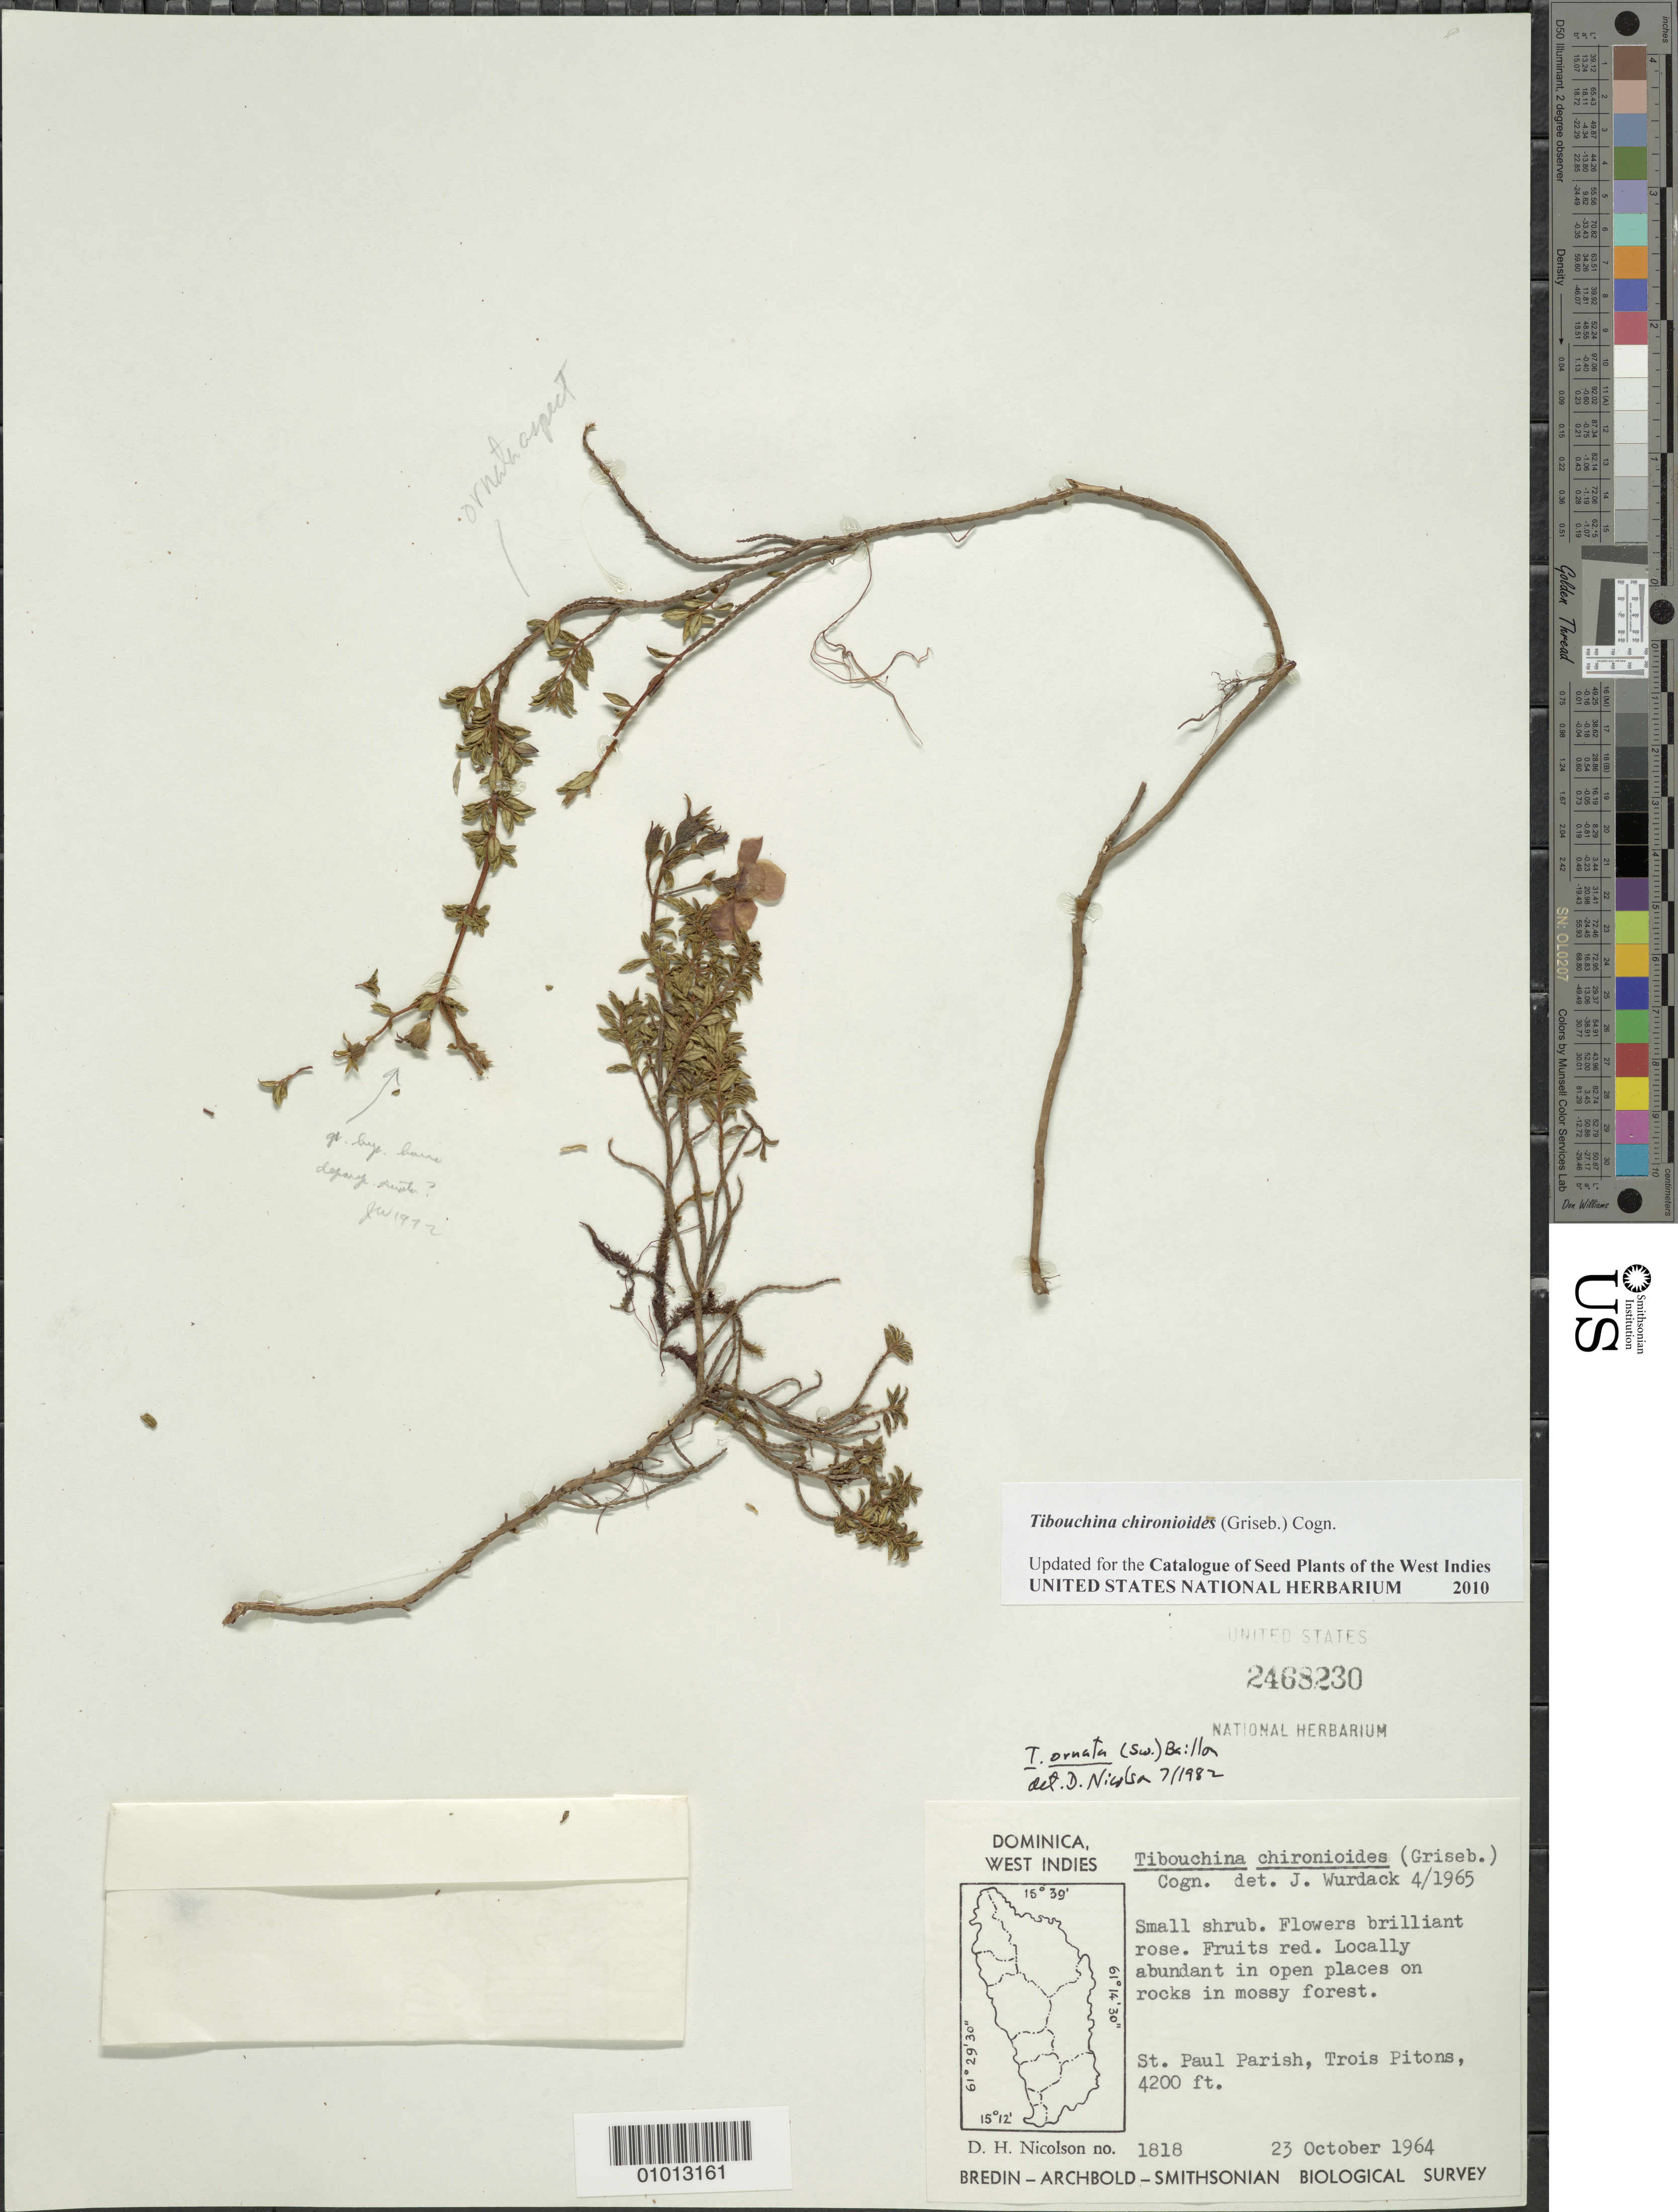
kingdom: Plantae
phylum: Tracheophyta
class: Magnoliopsida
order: Myrtales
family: Melastomataceae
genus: Chaetogastra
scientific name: Chaetogastra chironioides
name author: Griseb.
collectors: D. H. Nicolson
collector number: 1818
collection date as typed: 23 Oct 1964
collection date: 1964-10-23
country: Dominica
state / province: St. Paul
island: Dominica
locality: Trois Pitons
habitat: Locally abundant in open places on rocks in mossy forest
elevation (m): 1280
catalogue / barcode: US 2468230